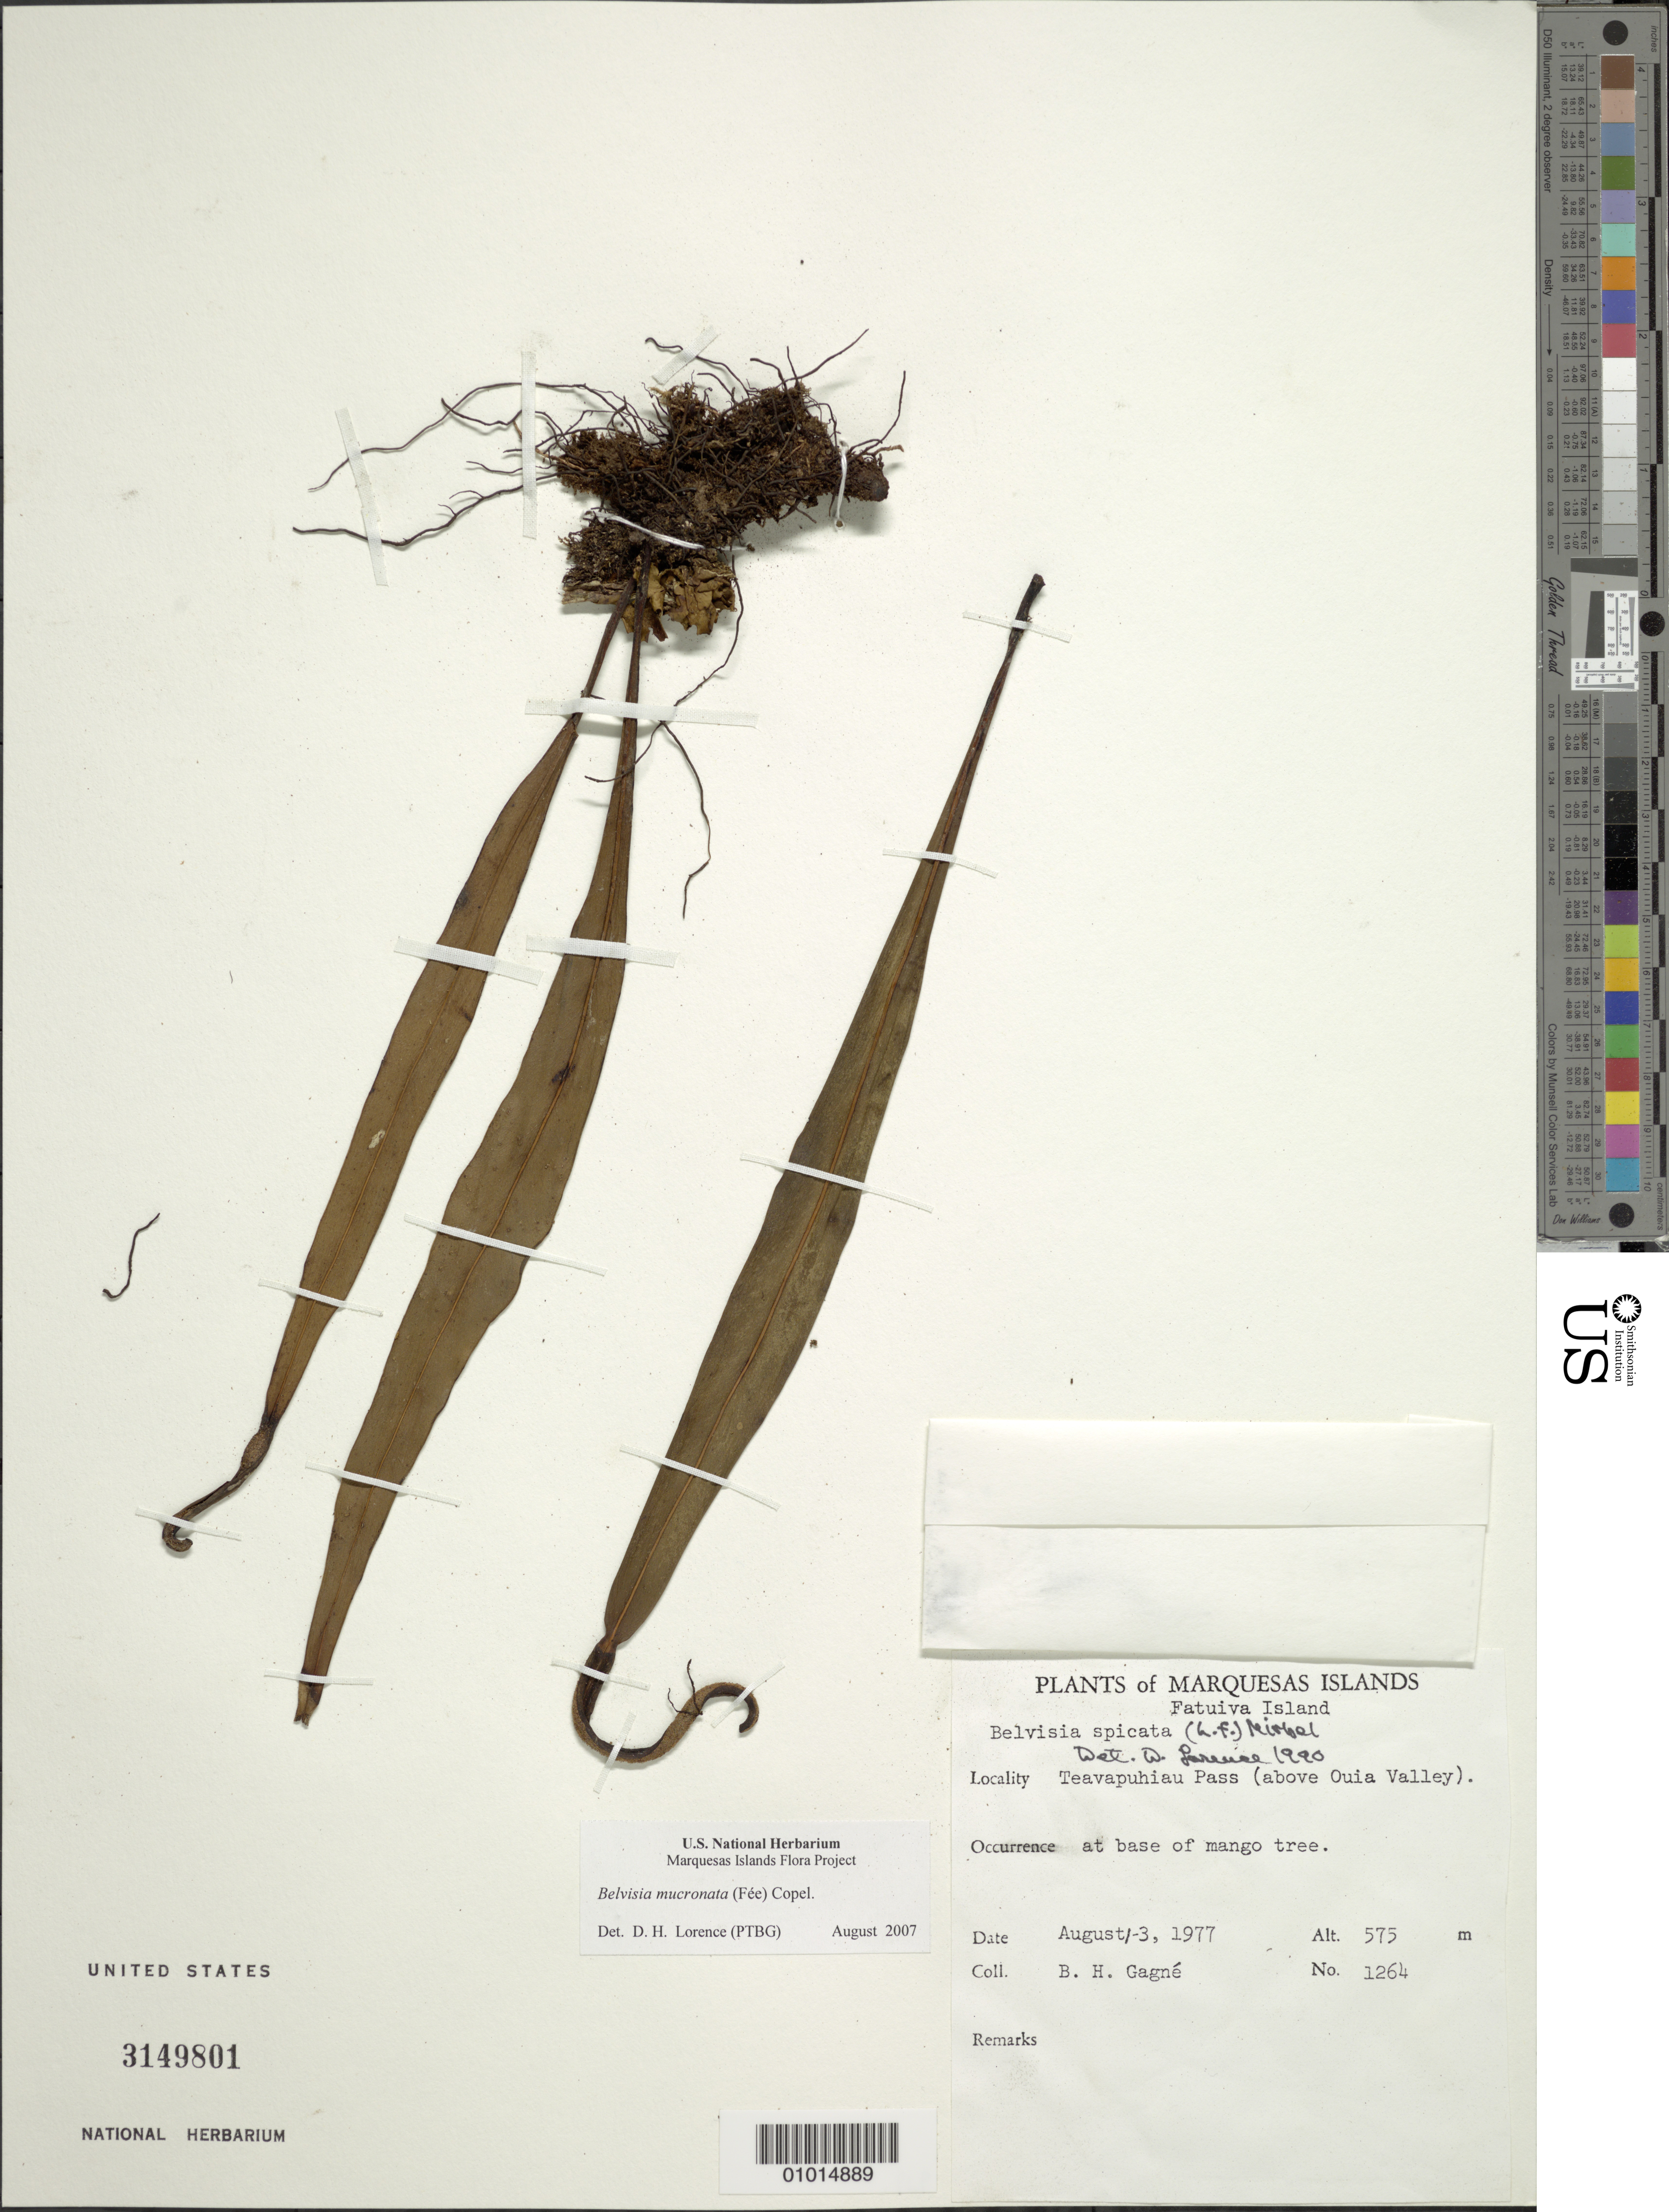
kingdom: Plantae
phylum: Tracheophyta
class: Polypodiopsida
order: Polypodiales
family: Polypodiaceae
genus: Lepisorus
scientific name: Lepisorus mucronatus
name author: (Fée) Li S. Wang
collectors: B. H. Gagné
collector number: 1264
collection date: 1977-08-01/1977-08-03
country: French Polynesia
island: Fatu Hiva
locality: Teavapuhiau Pass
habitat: At base of mango tree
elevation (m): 575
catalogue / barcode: US 3149801